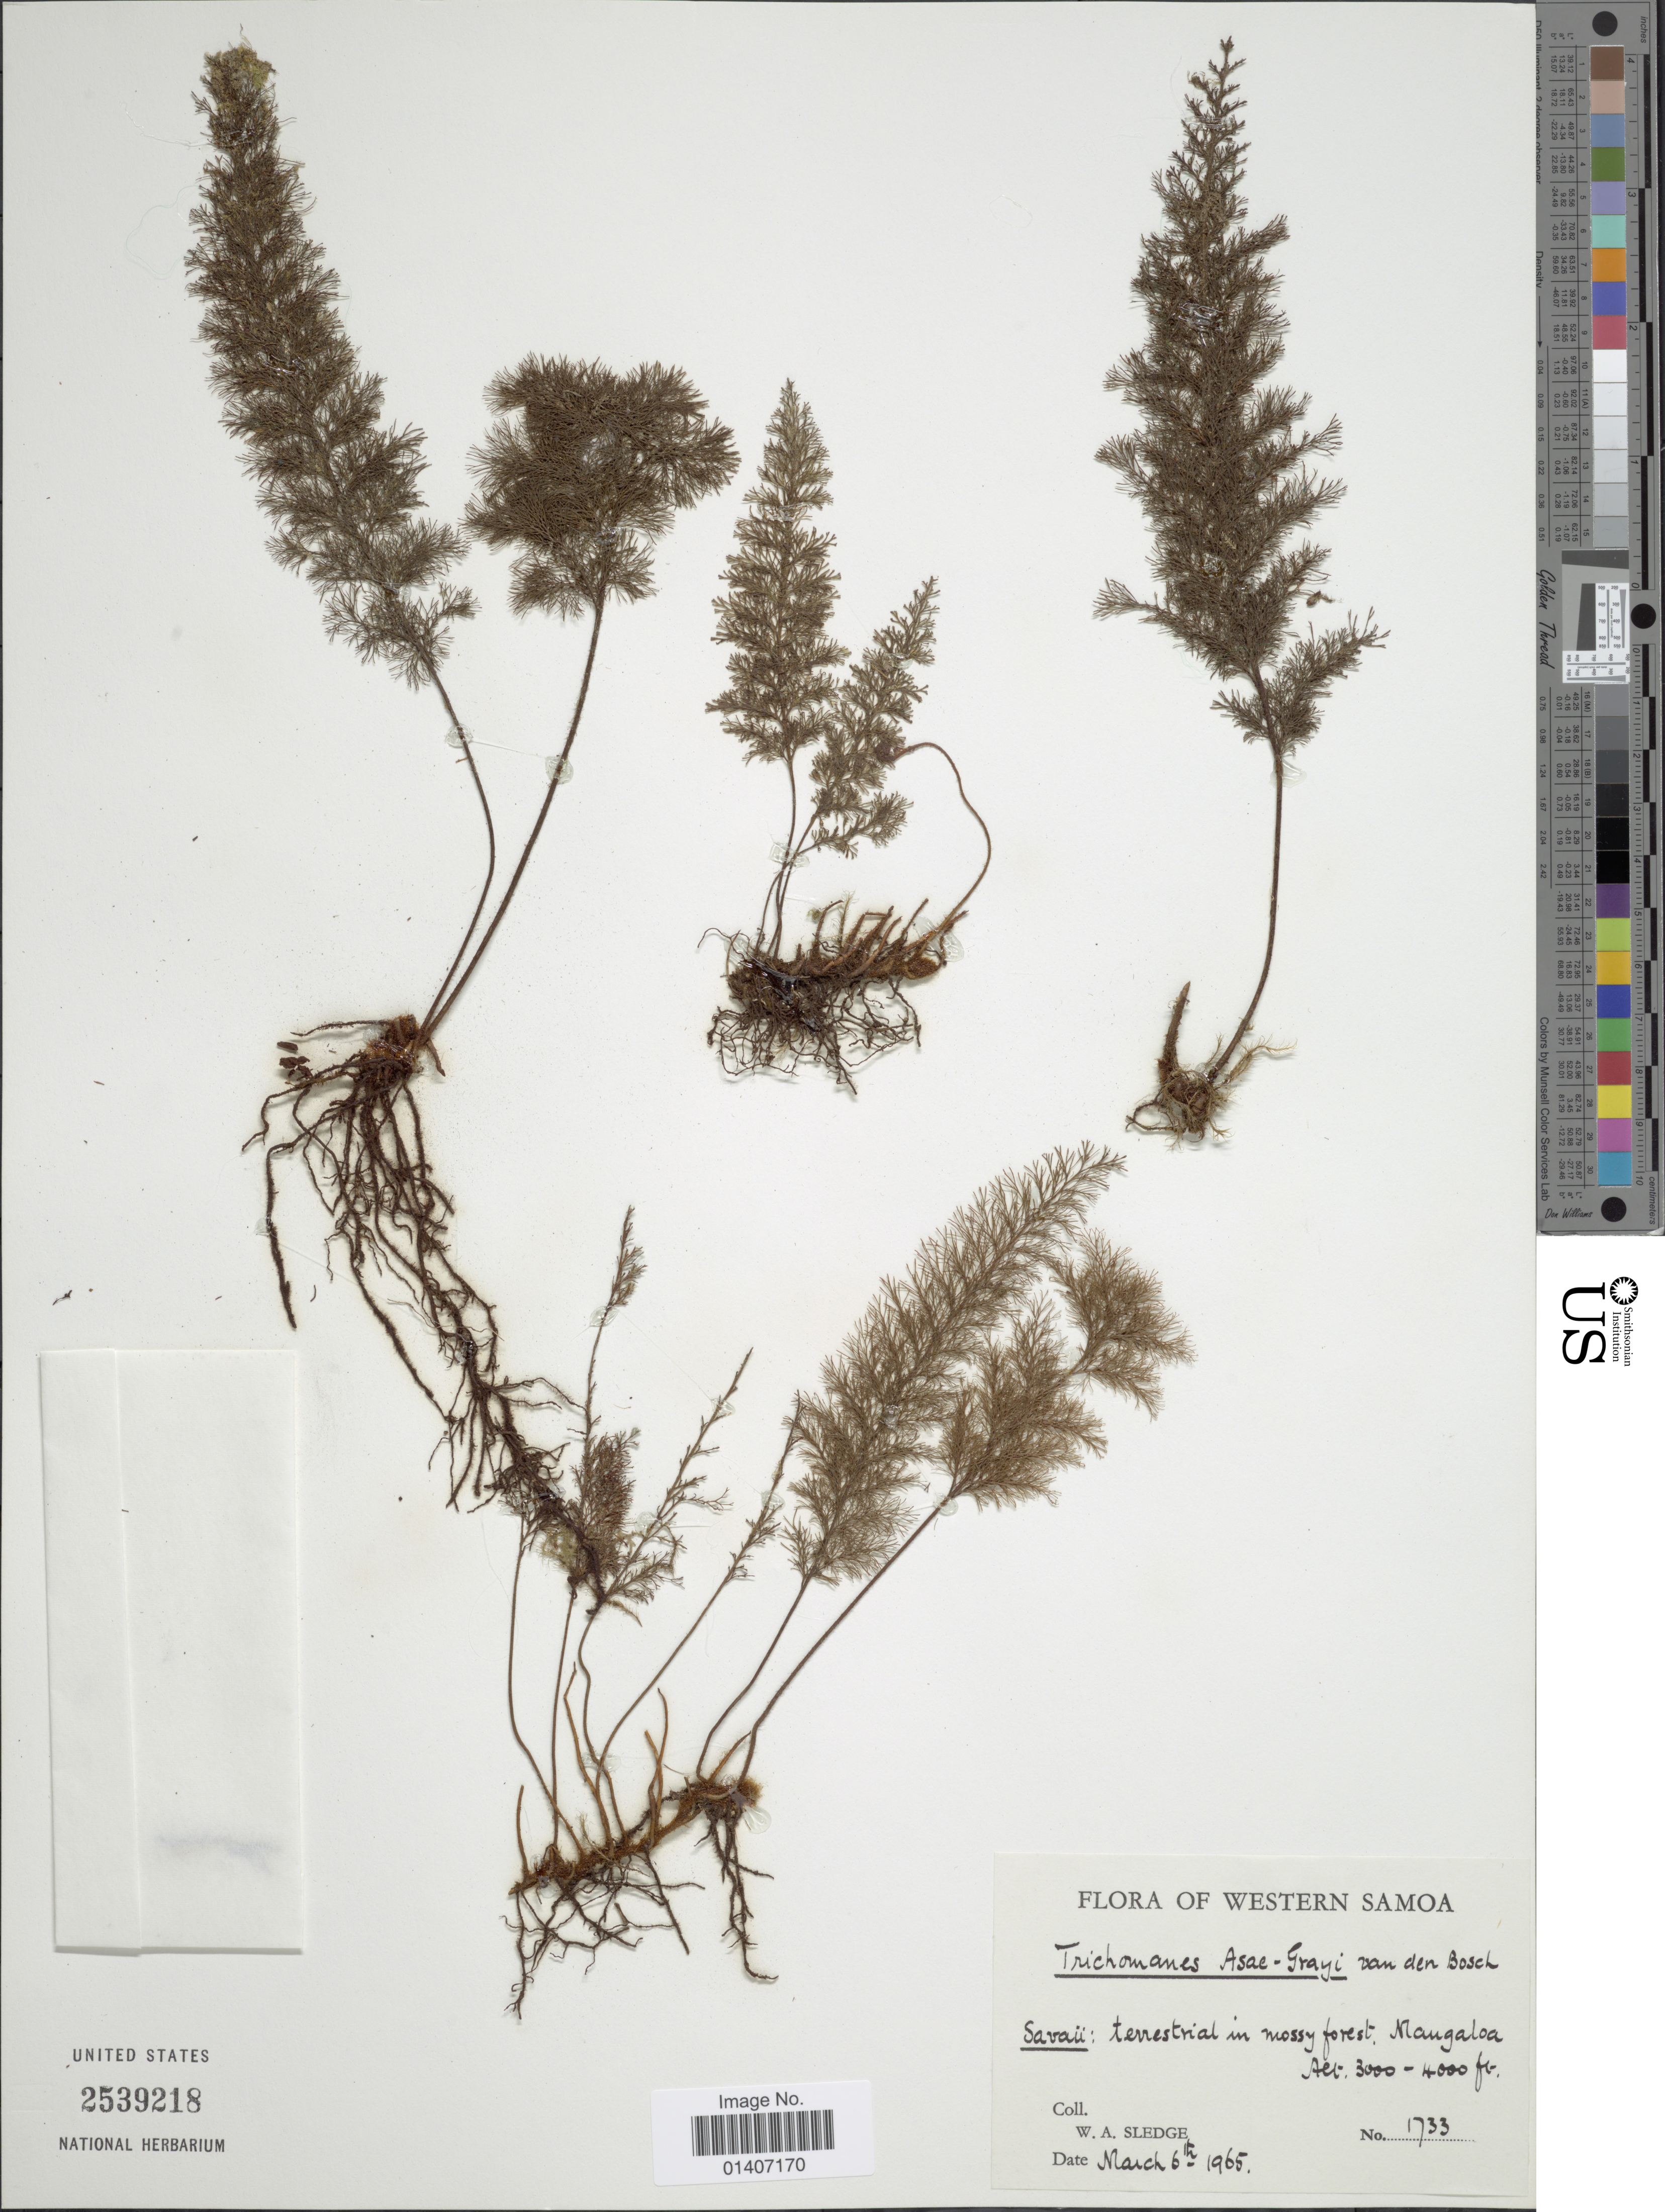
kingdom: Plantae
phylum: Tracheophyta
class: Polypodiopsida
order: Hymenophyllales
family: Hymenophyllaceae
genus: Abrodictyum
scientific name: Abrodictyum asae-grayi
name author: (Bosch) Ebihara & K. Iwats.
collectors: W. A. Sledge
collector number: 1733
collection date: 1965-03-06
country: Samoa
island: Savai'i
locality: Savaii: terrestrial in mossy forest Mangaloa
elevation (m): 914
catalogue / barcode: US 2539218